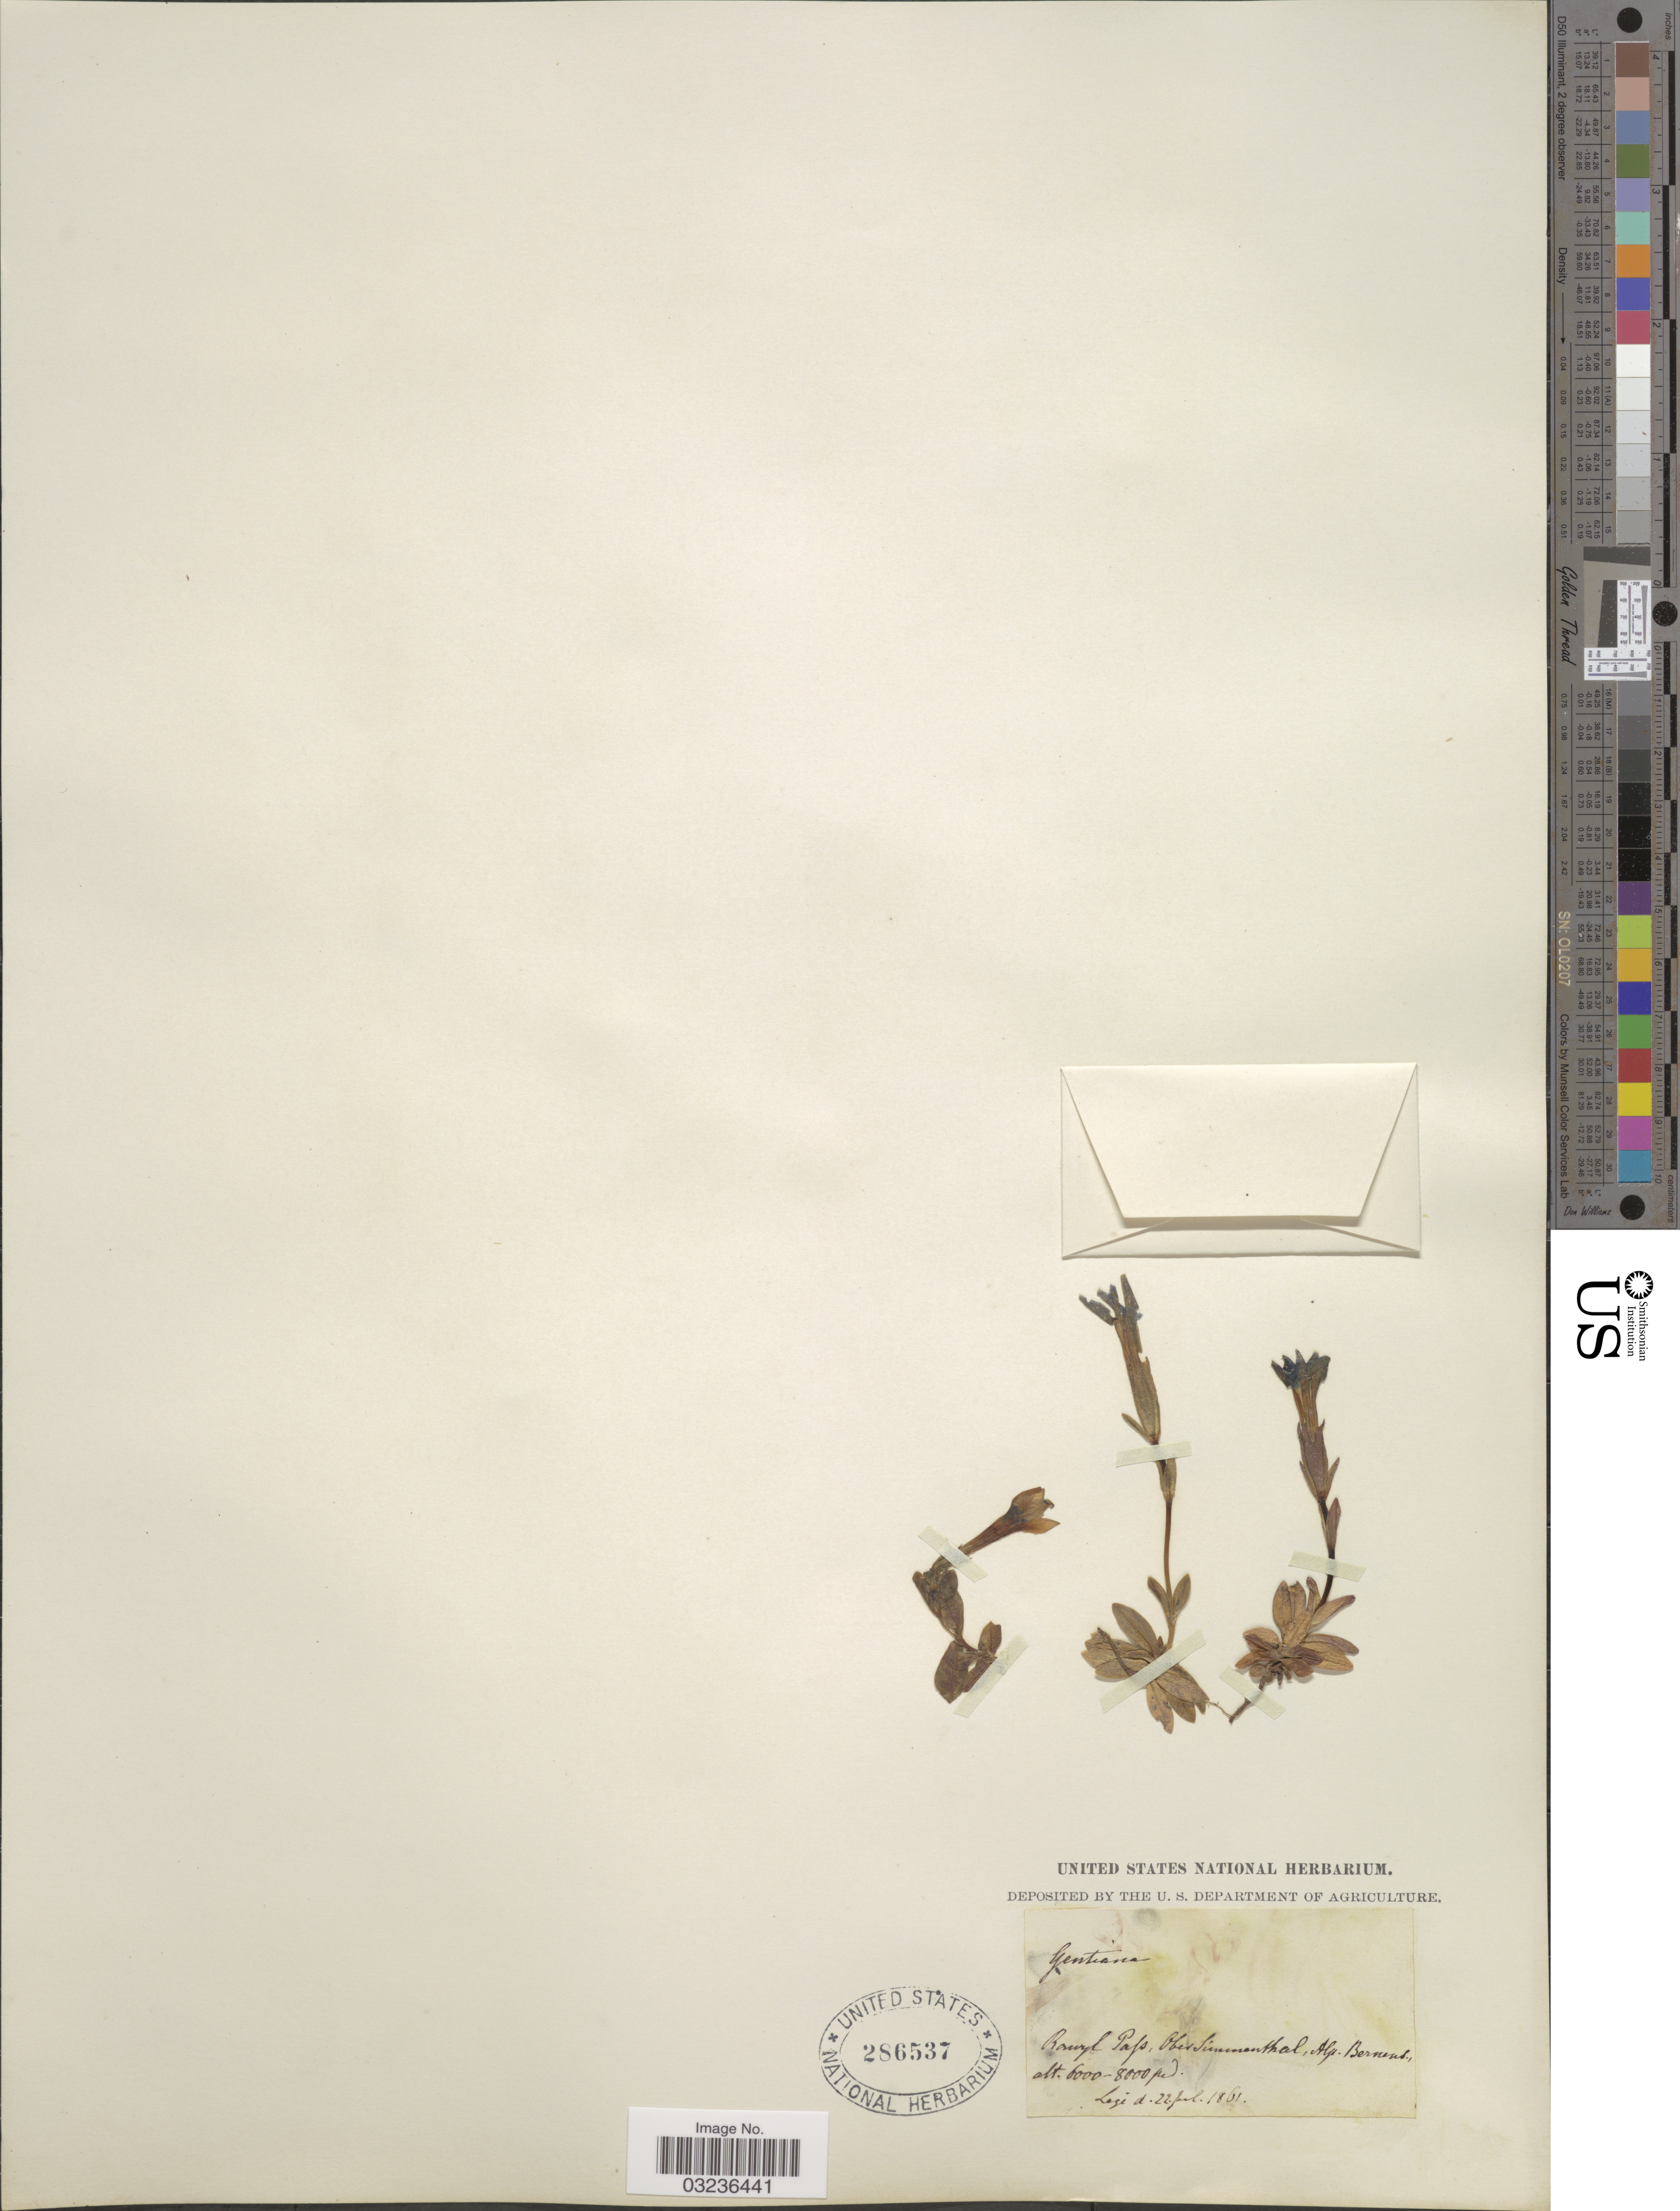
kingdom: Plantae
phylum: Tracheophyta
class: Magnoliopsida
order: Gentianales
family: Gentianaceae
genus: Gentiana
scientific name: Gentiana verna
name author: L.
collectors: ex herb. United States National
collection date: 1861-07-22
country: Switzerland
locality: Rough Pap, Ober Sinnamthal, Alp. Bernens.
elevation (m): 1829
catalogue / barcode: US 286537